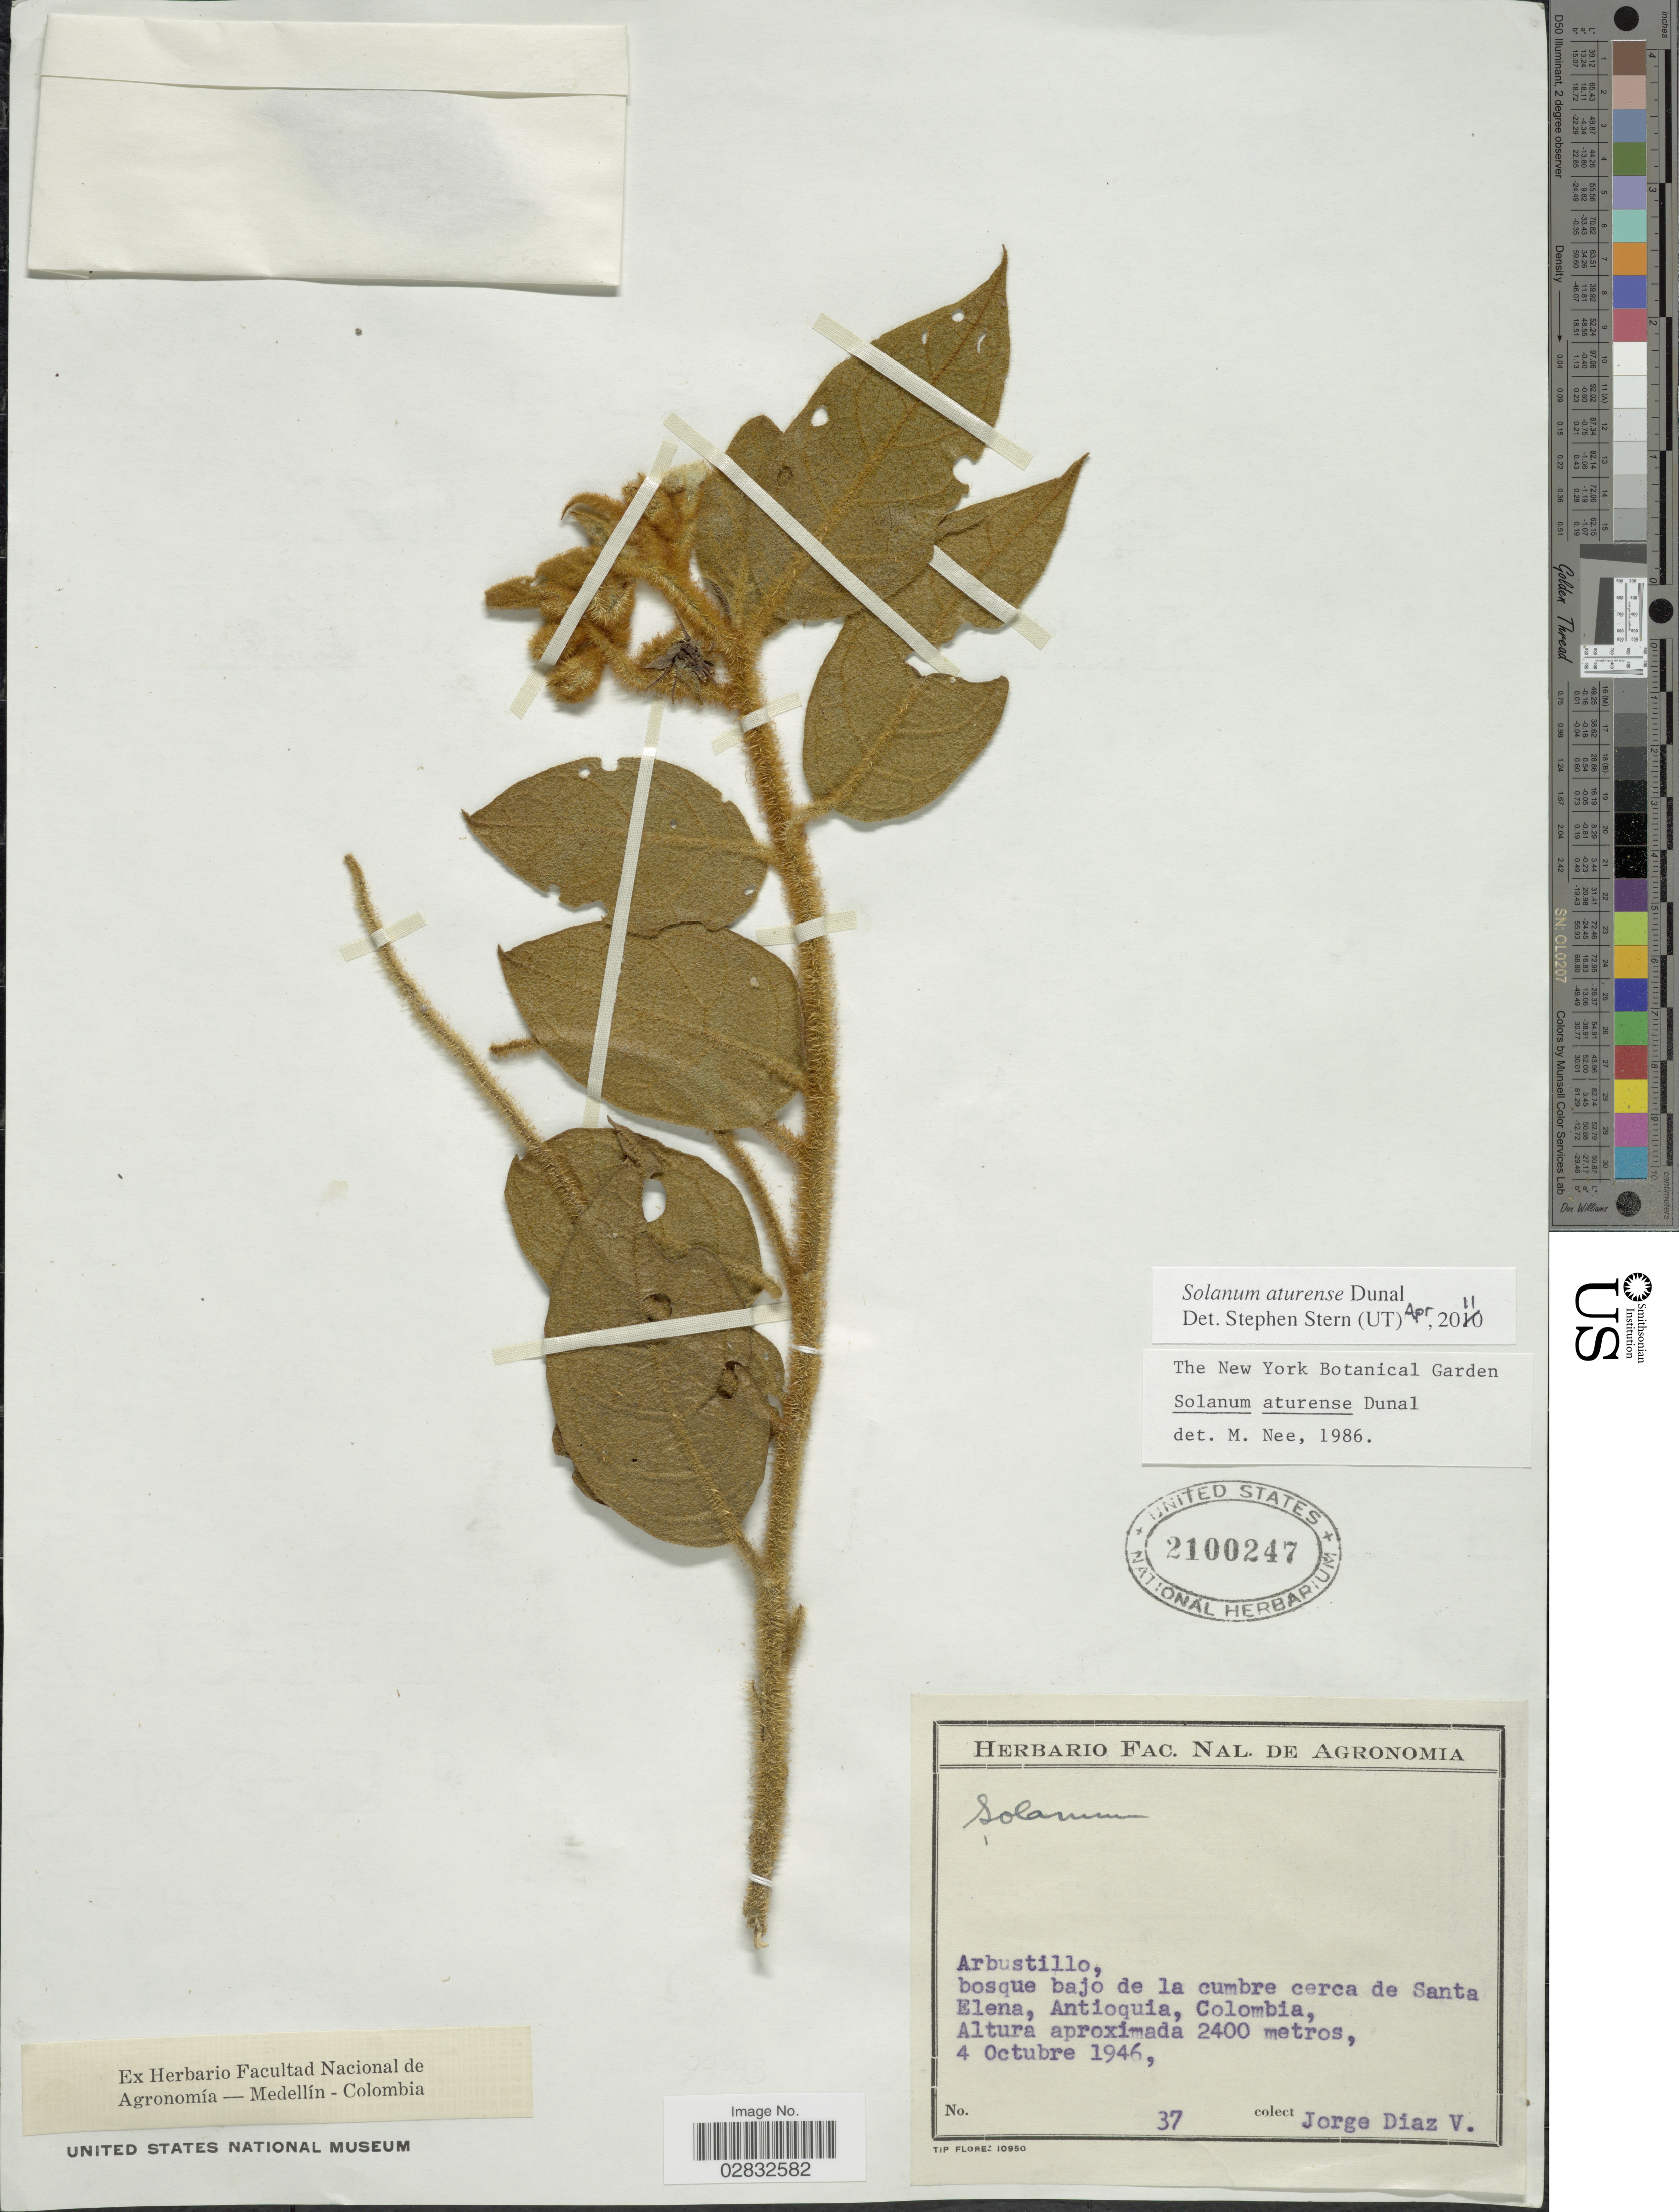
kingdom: Plantae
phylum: Tracheophyta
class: Magnoliopsida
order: Solanales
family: Solanaceae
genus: Solanum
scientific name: Solanum aturense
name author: Humb. & Bonpl. ex Dunal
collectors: J. Diaz V.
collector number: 37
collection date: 1946-10-04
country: Colombia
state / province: Antioquia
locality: Bosque bajo de la cumbre cerca de Santa Elena.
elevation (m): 2400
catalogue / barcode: US 2100247